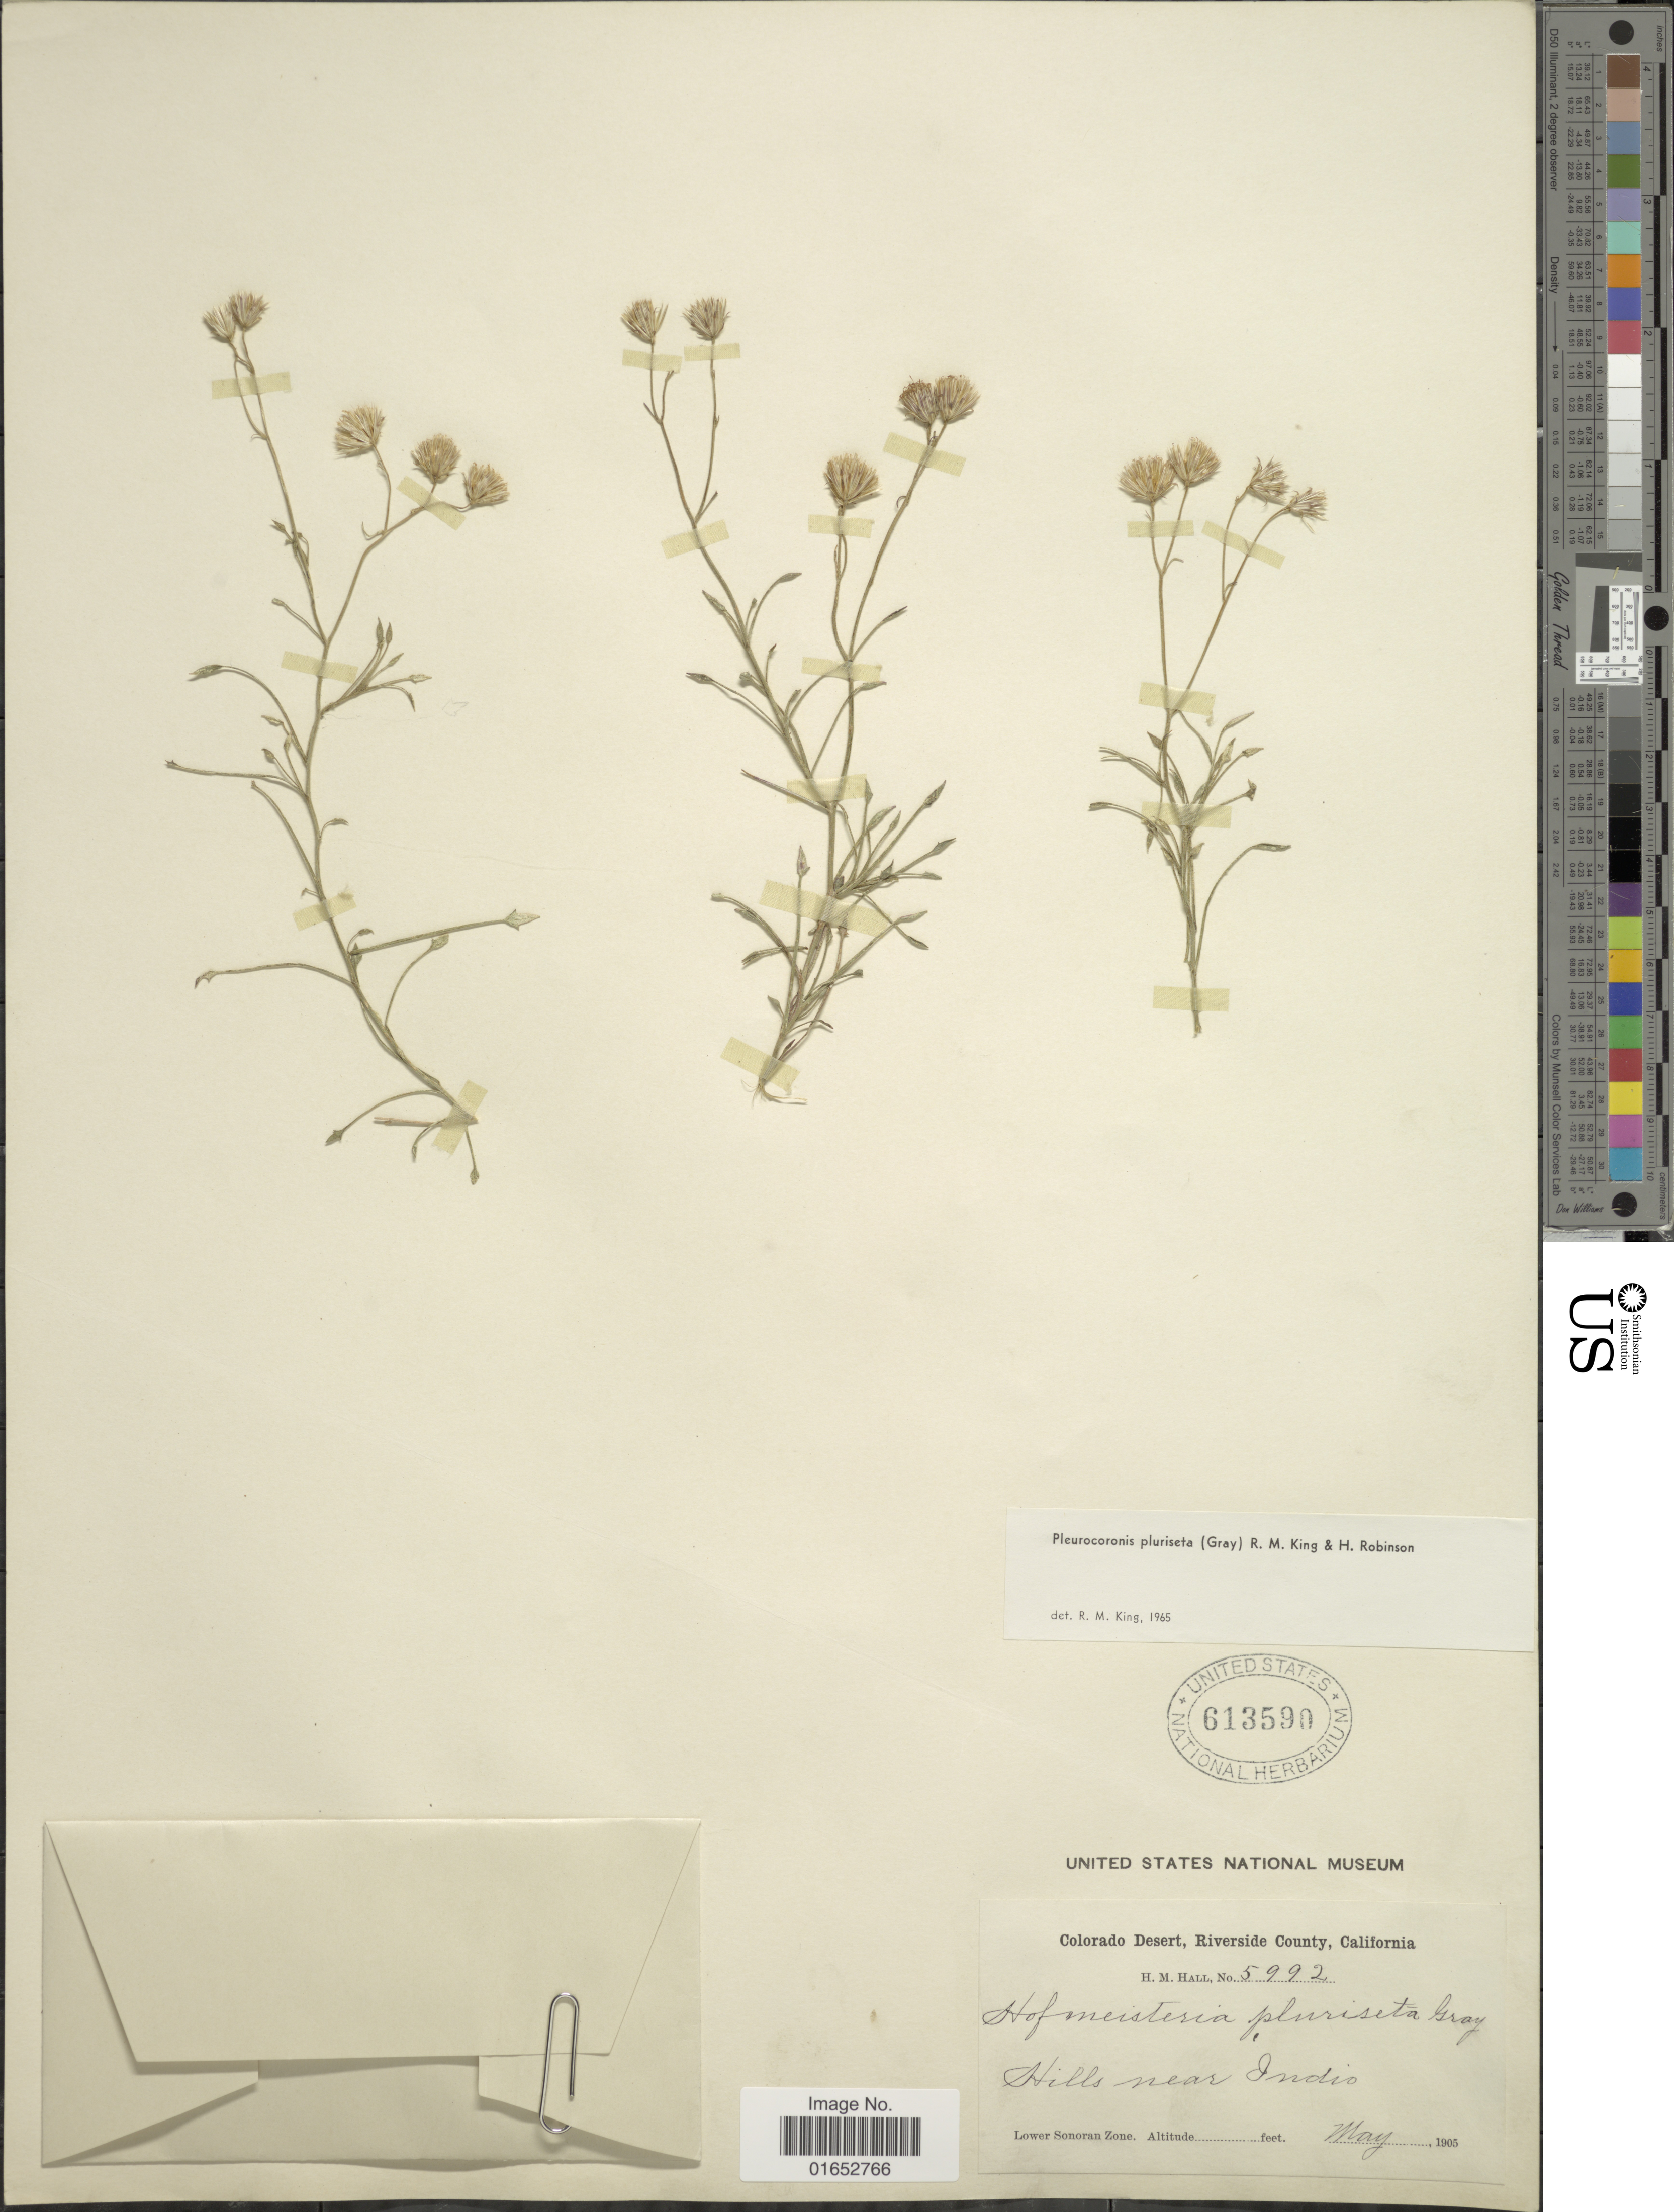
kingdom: Plantae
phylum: Tracheophyta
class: Magnoliopsida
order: Asterales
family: Asteraceae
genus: Pleurocoronis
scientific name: Pleurocoronis pluriseta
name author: (A. Gray) R.M. King & H. Rob.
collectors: H. M. Hall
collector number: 5992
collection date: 1905-05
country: United States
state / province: California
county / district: Riverside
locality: Colorado Desert, Riverside County, Hills near Indio, Lower Sonoran Zone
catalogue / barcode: US 613590